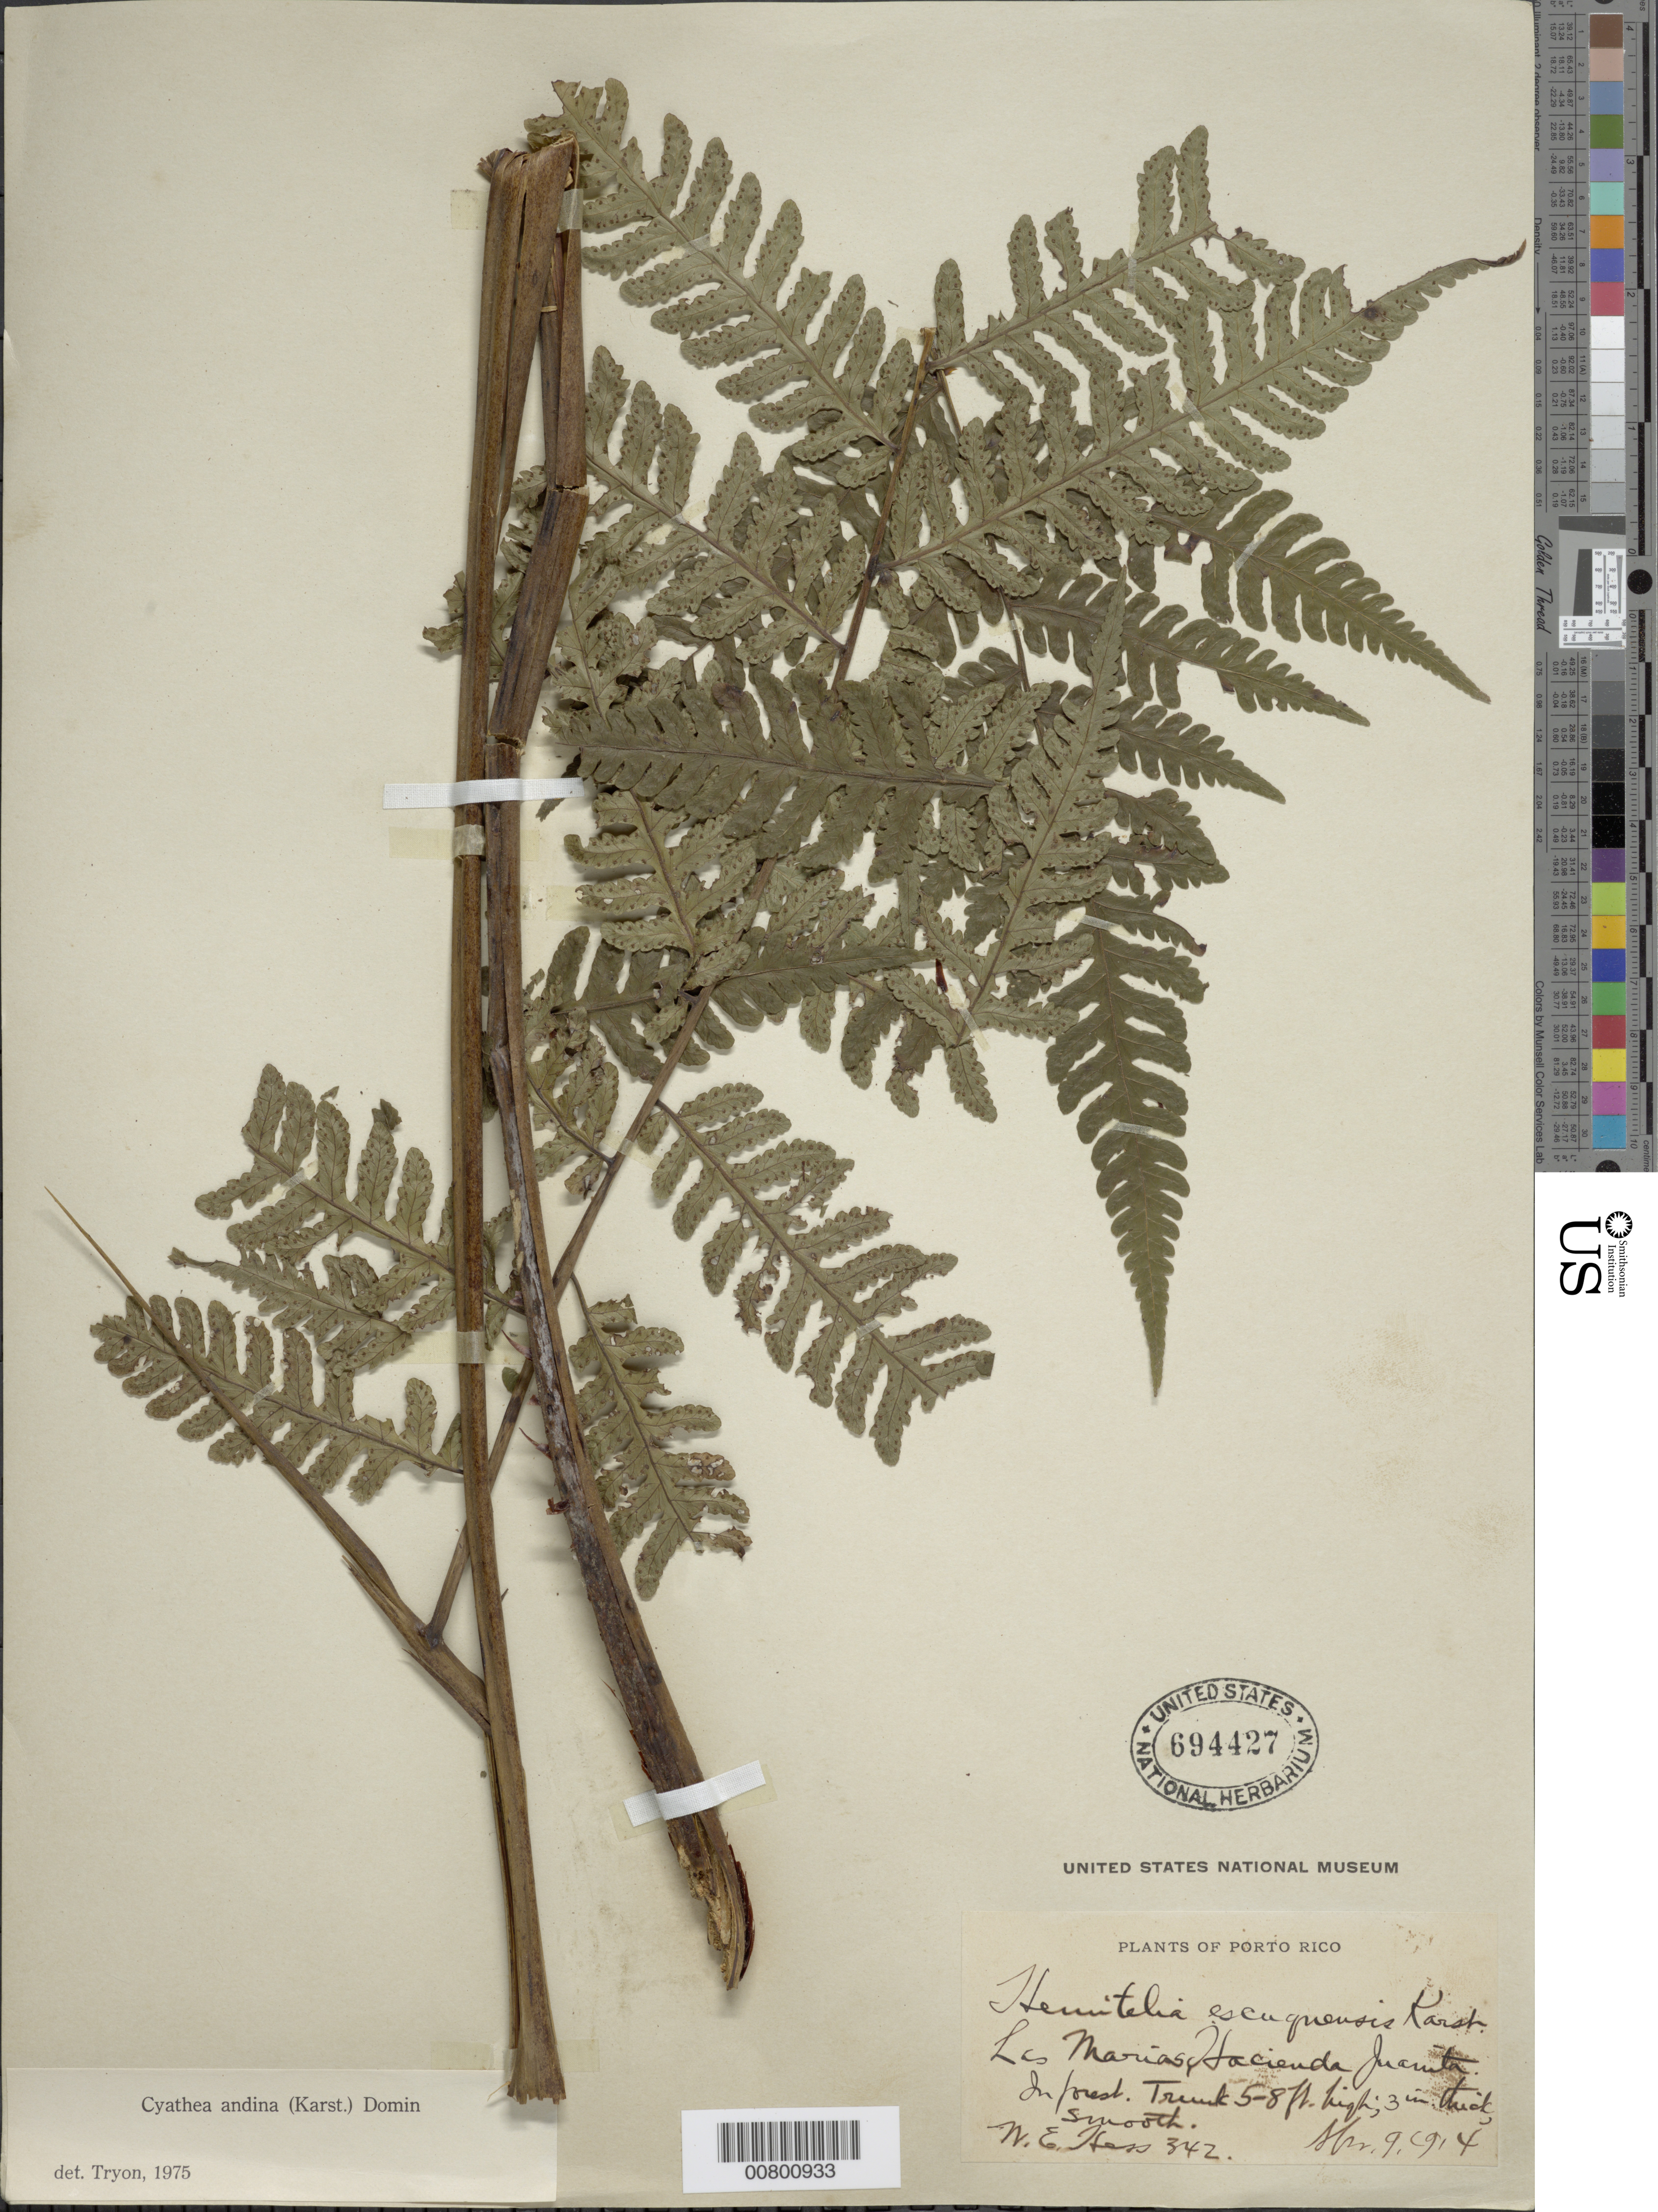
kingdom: Plantae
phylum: Tracheophyta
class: Polypodiopsida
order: Cyatheales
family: Cyatheaceae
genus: Cyathea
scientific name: Cyathea andina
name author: Domin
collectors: W. Hess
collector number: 342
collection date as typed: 09 Nov 1914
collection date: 1914-11-09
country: Puerto Rico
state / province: Las Marías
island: Puerto Rico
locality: Las Marias, Hacienda Juanita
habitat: Forest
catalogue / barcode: US 694427